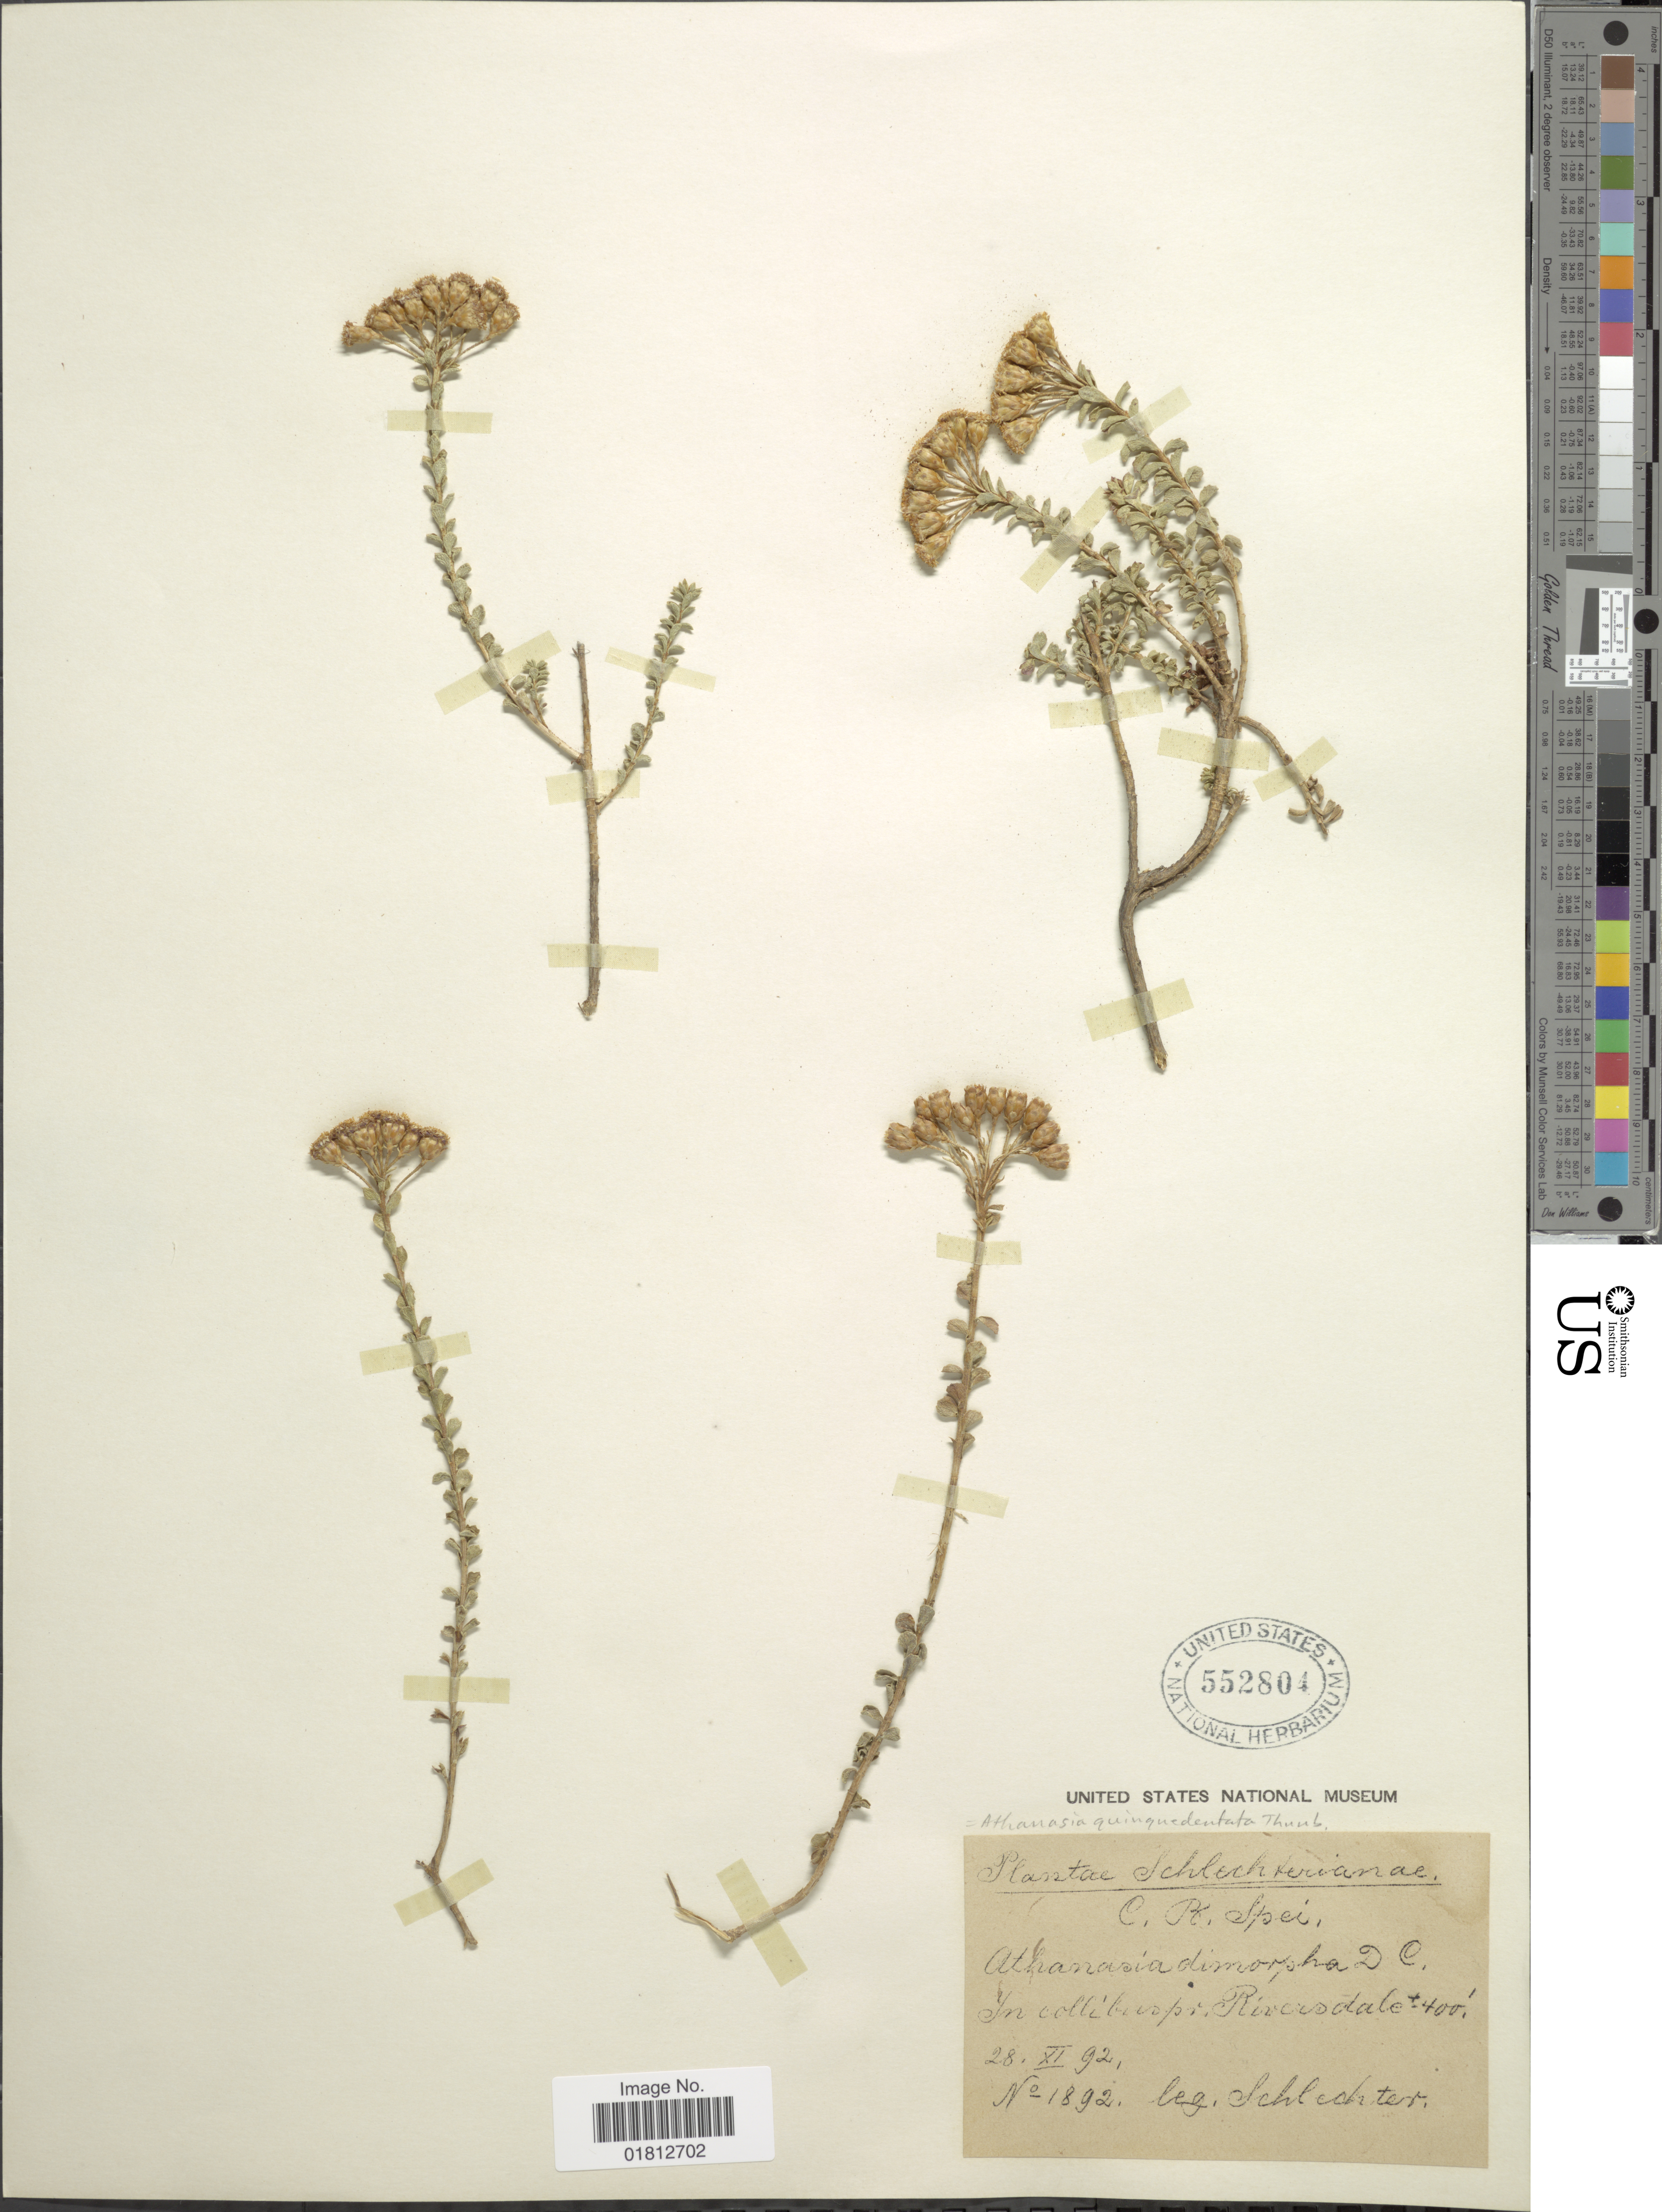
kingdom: Plantae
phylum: Tracheophyta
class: Magnoliopsida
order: Asterales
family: Asteraceae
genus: Athanasia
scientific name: Athanasia quinquedentata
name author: Thunb.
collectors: Schlechter, --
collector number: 1892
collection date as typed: Transcribed d/m/y: 28/11/92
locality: Pr. Riversdale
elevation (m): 122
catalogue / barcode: US 552804